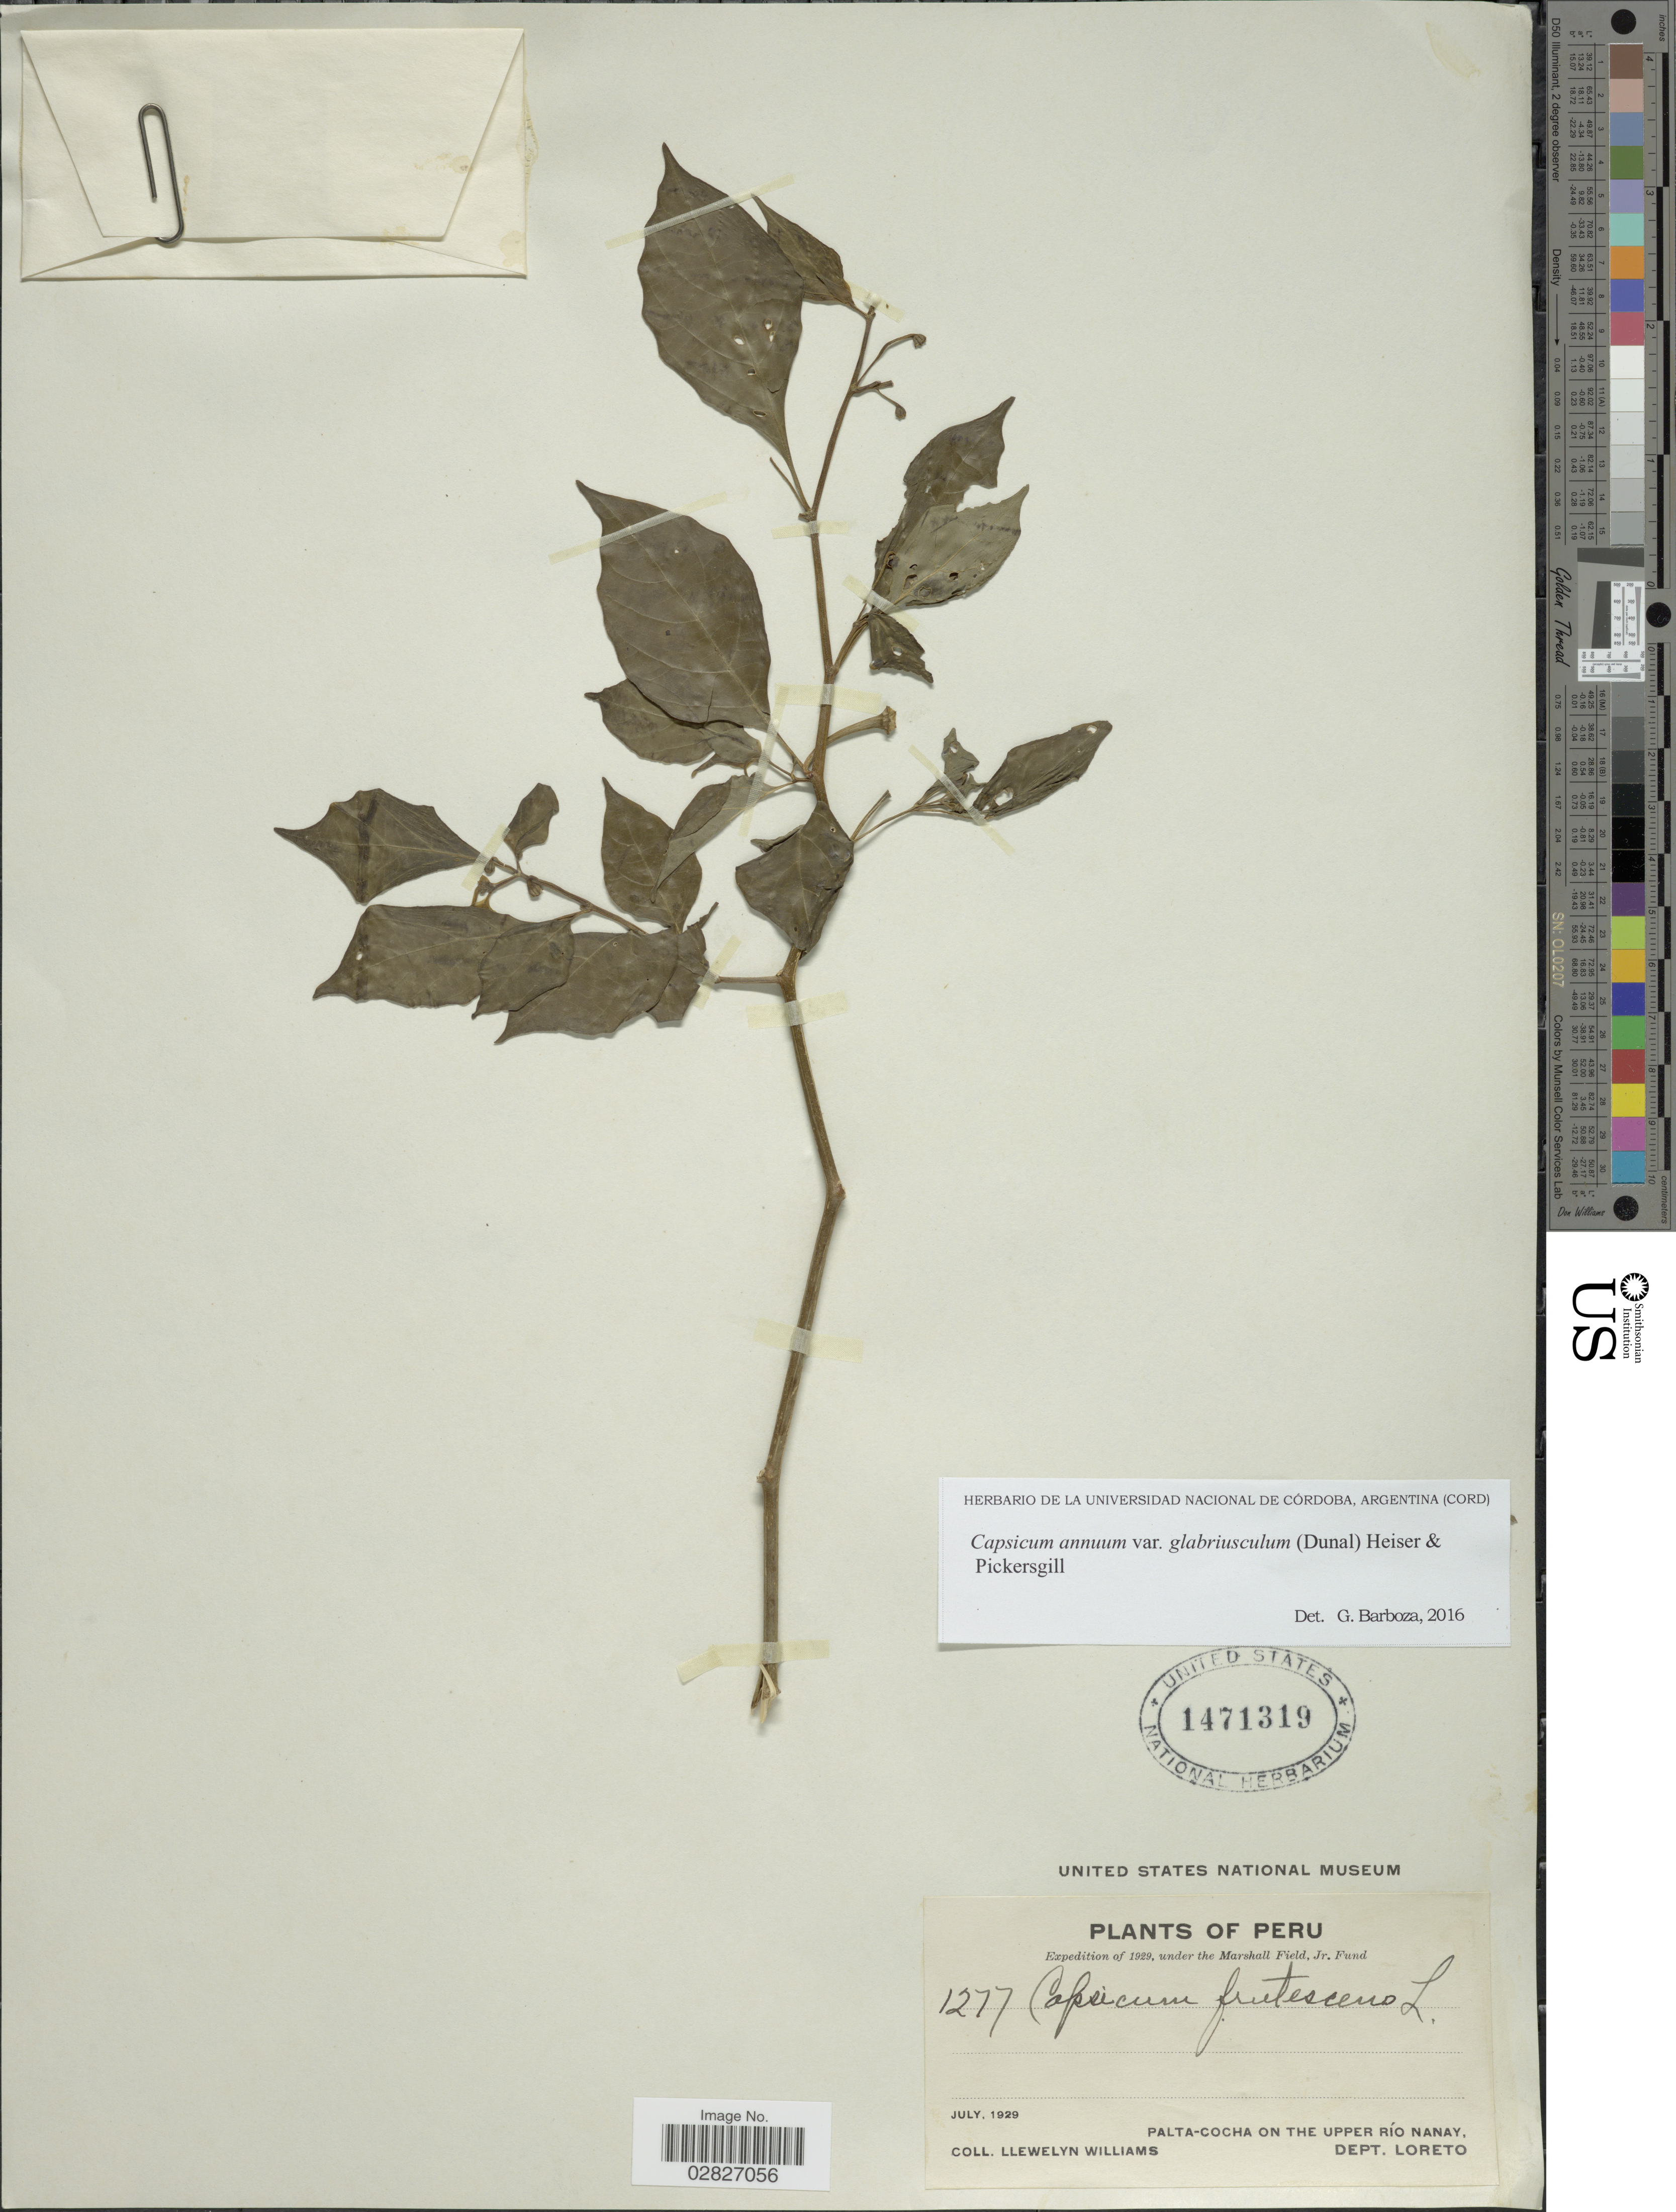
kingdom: Plantae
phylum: Tracheophyta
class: Magnoliopsida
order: Solanales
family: Solanaceae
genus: Capsicum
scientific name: Capsicum annuum var. glabriusculum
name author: (Dunal) Heiser & Pickersgill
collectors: Ll. Williams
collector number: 1277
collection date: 1929-07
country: Peru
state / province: Loreto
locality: Palta-Cocha on the upper Río Nanay, Dept. Loreto.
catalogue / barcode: US 1471319